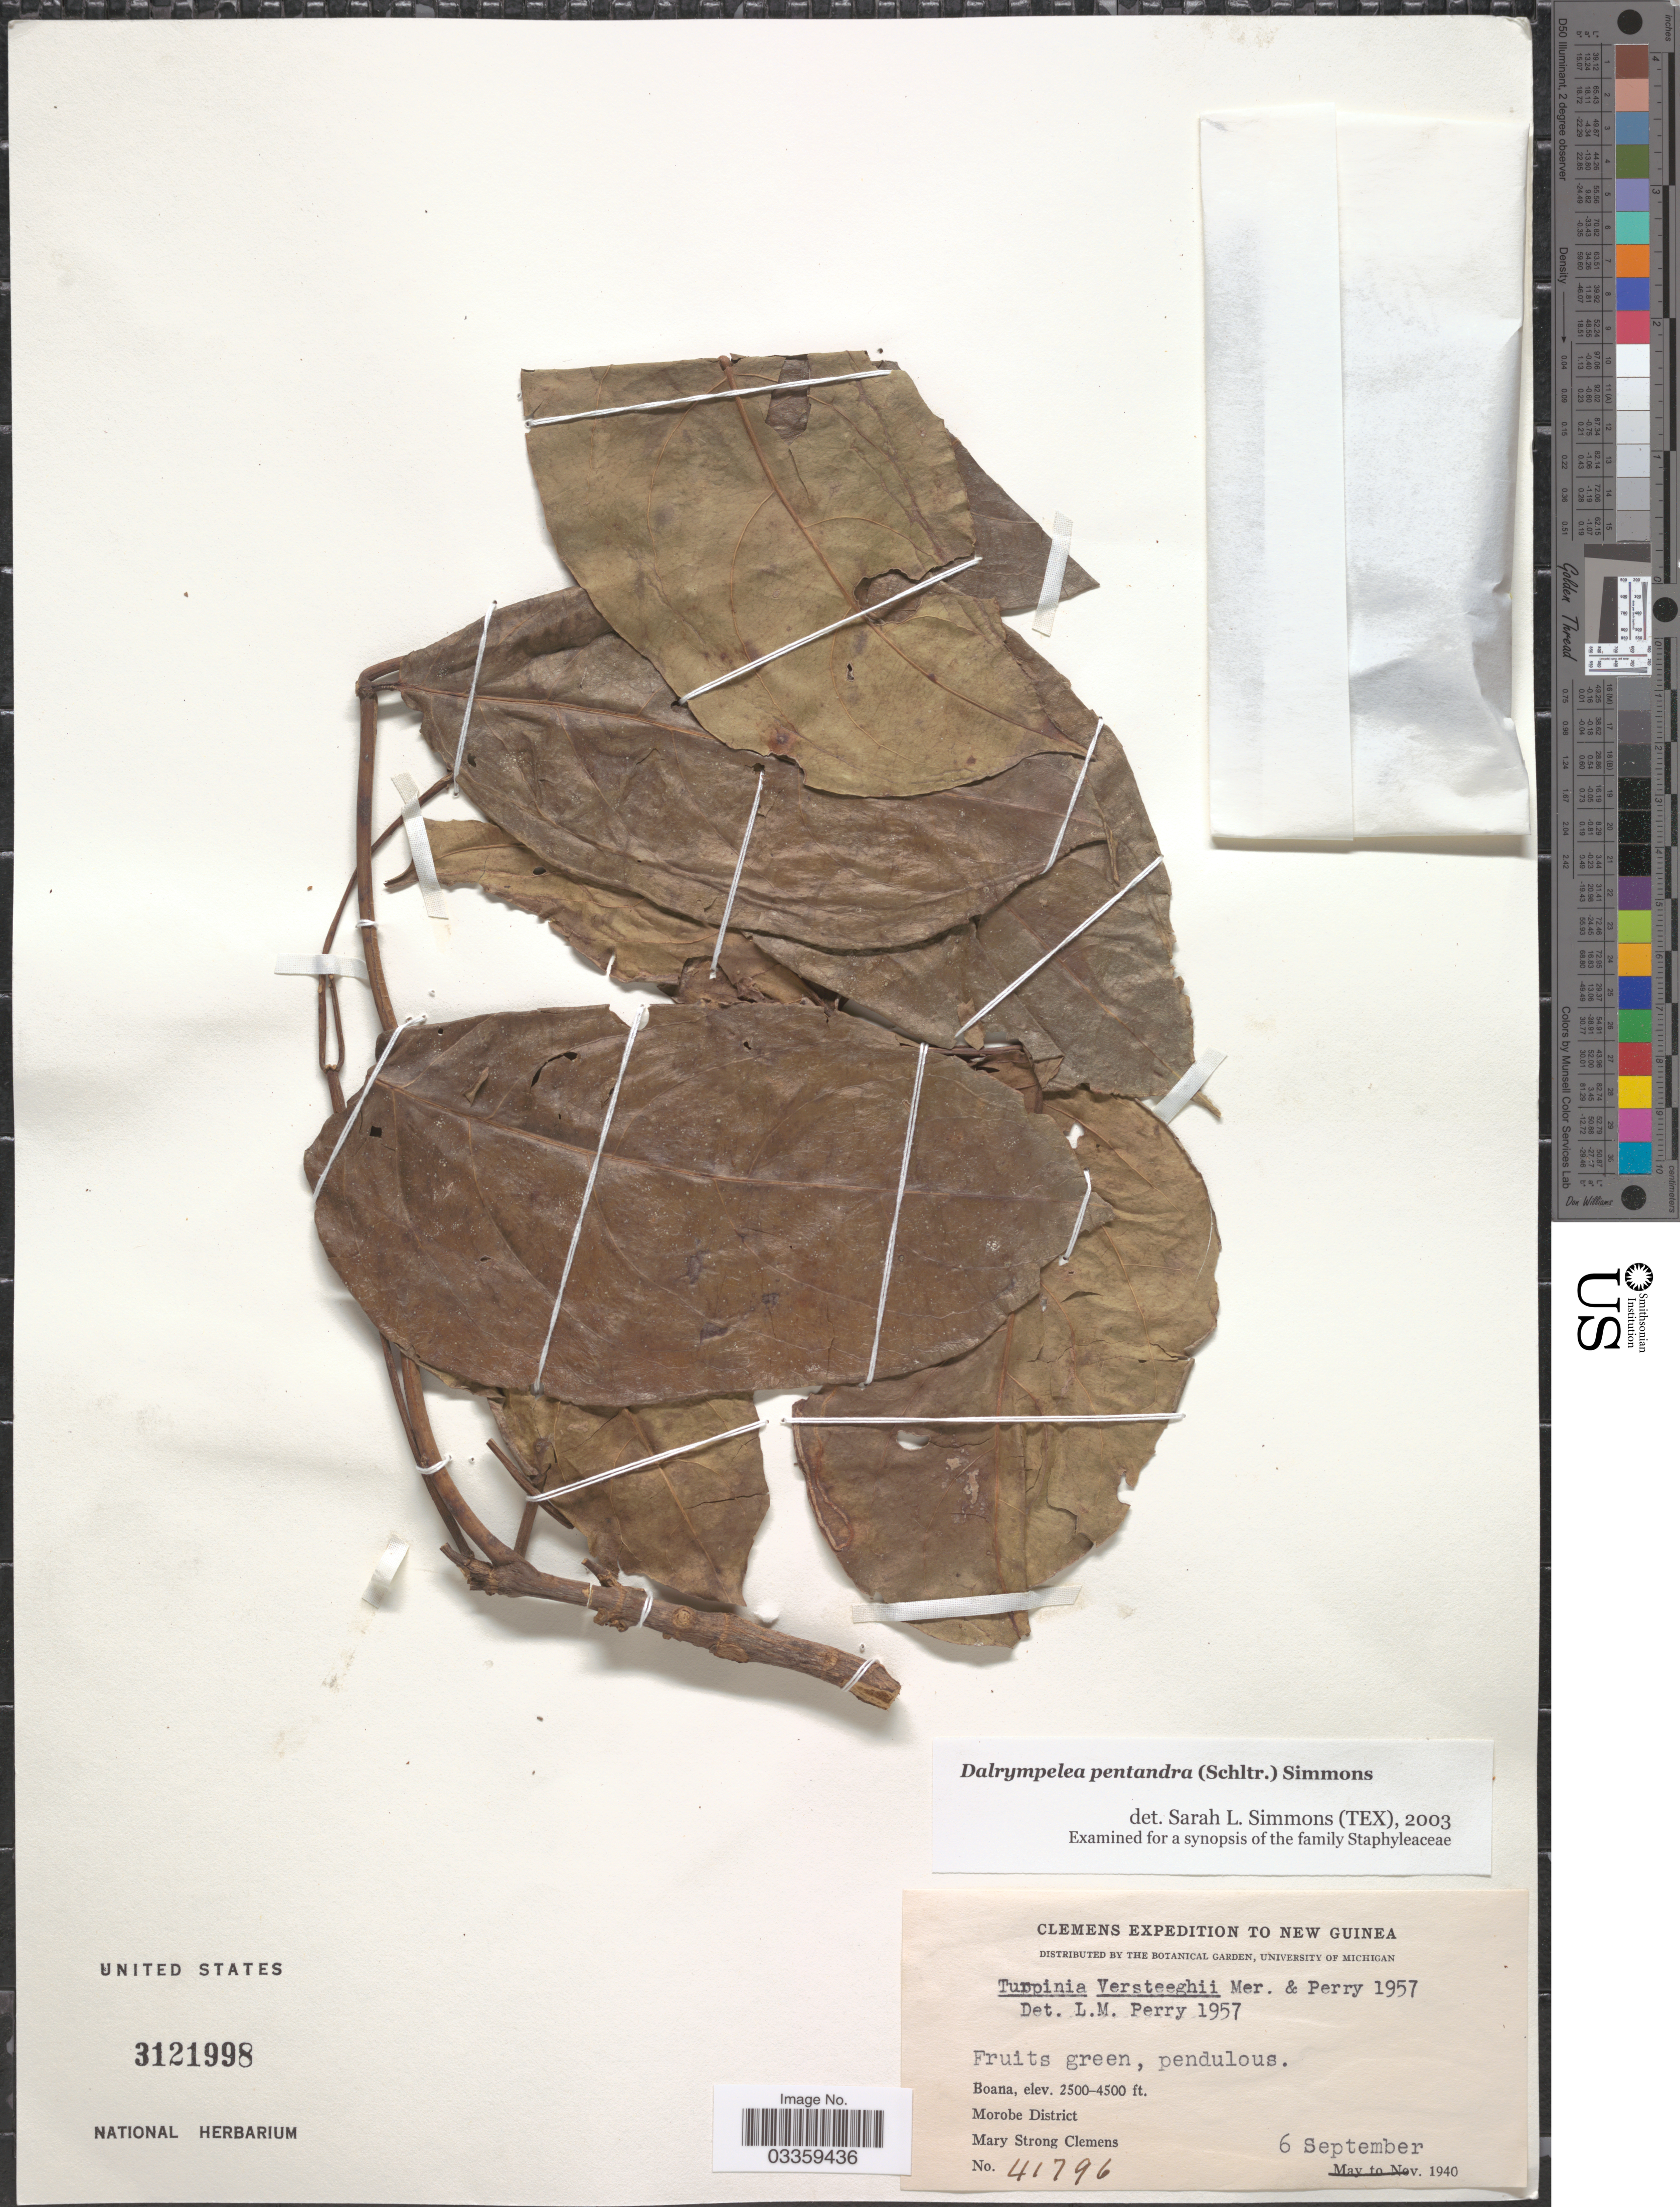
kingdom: Plantae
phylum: Tracheophyta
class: Magnoliopsida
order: Crossosomatales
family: Staphyleaceae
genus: Turpinia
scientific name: Turpinia pentandra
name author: (Schltr.) B.L. Linden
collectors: M. S. Clemens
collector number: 41796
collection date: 1940-09-06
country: Papua New Guinea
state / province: Morobe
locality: New Guinea. Boana. Morobe District.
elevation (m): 762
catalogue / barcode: US 3121998